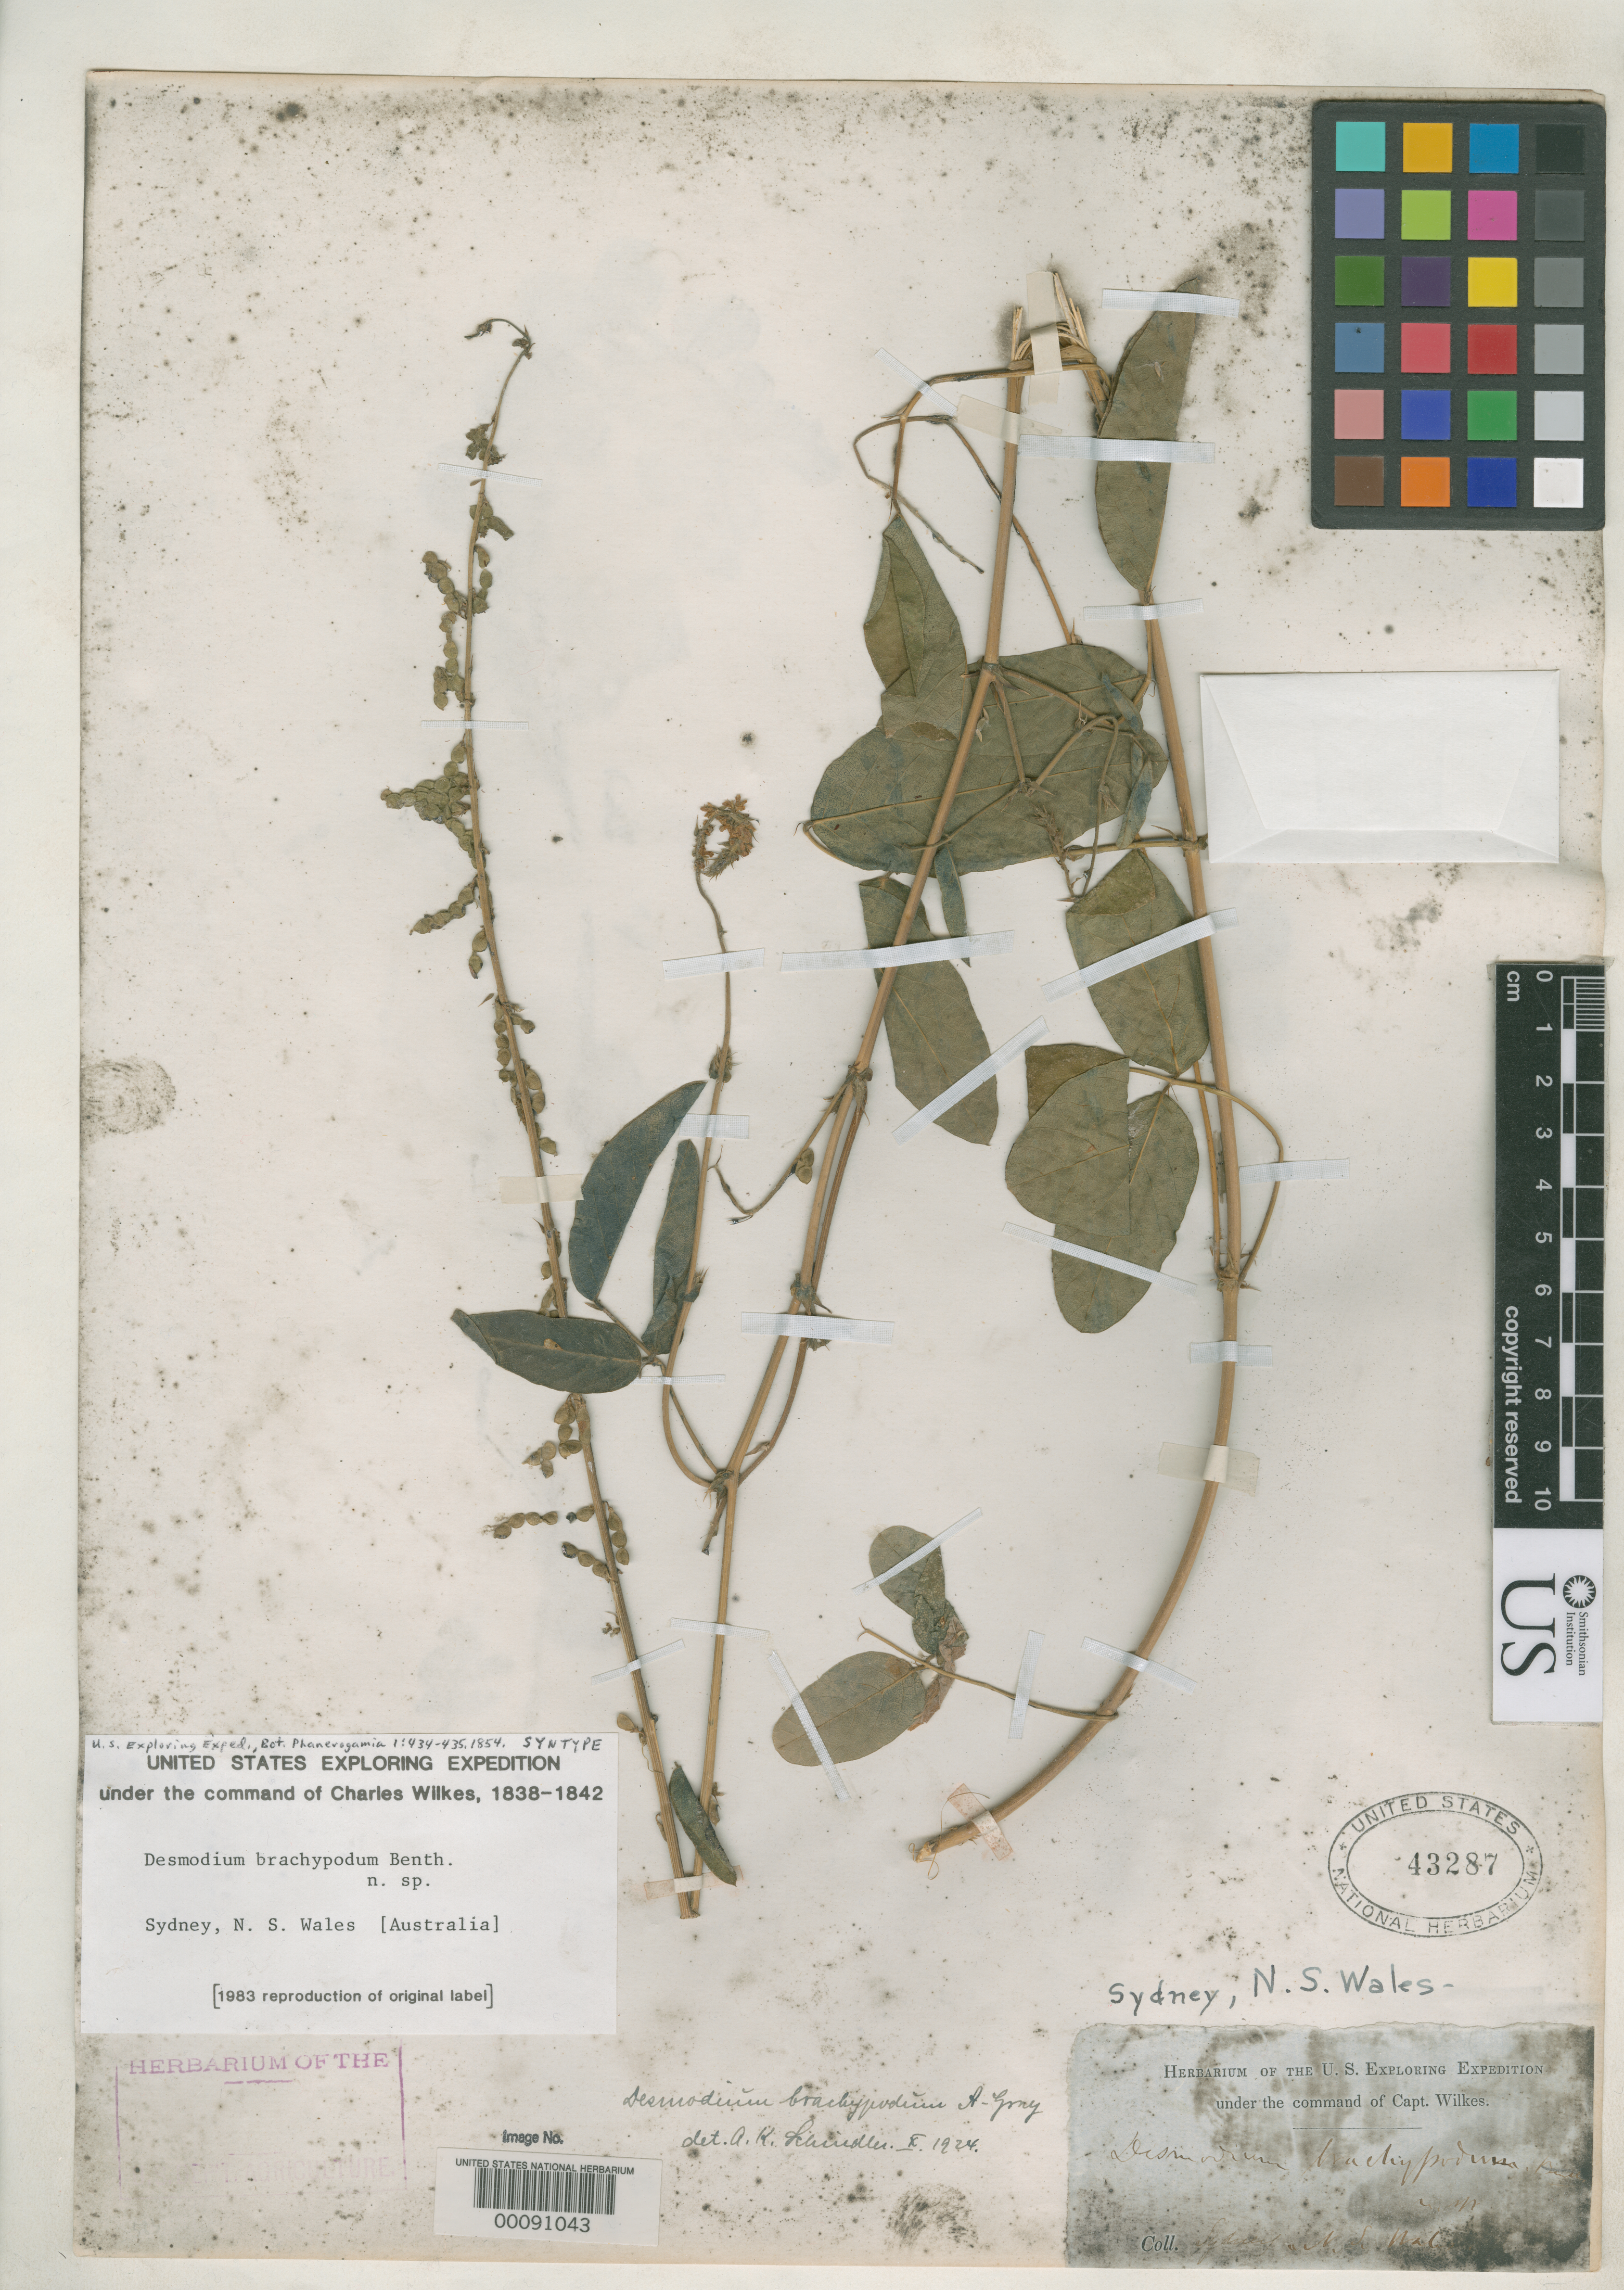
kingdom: Plantae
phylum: Tracheophyta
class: Magnoliopsida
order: Fabales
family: Fabaceae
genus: Desmodium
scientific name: Desmodium brachypodum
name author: A. Gray in Wilkes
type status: Syntype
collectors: Wilkes Explor. Exped.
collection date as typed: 1838 to -- --- 1842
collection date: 1838/1842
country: Australia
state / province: New South Wales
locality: Sydney.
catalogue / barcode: US 43287